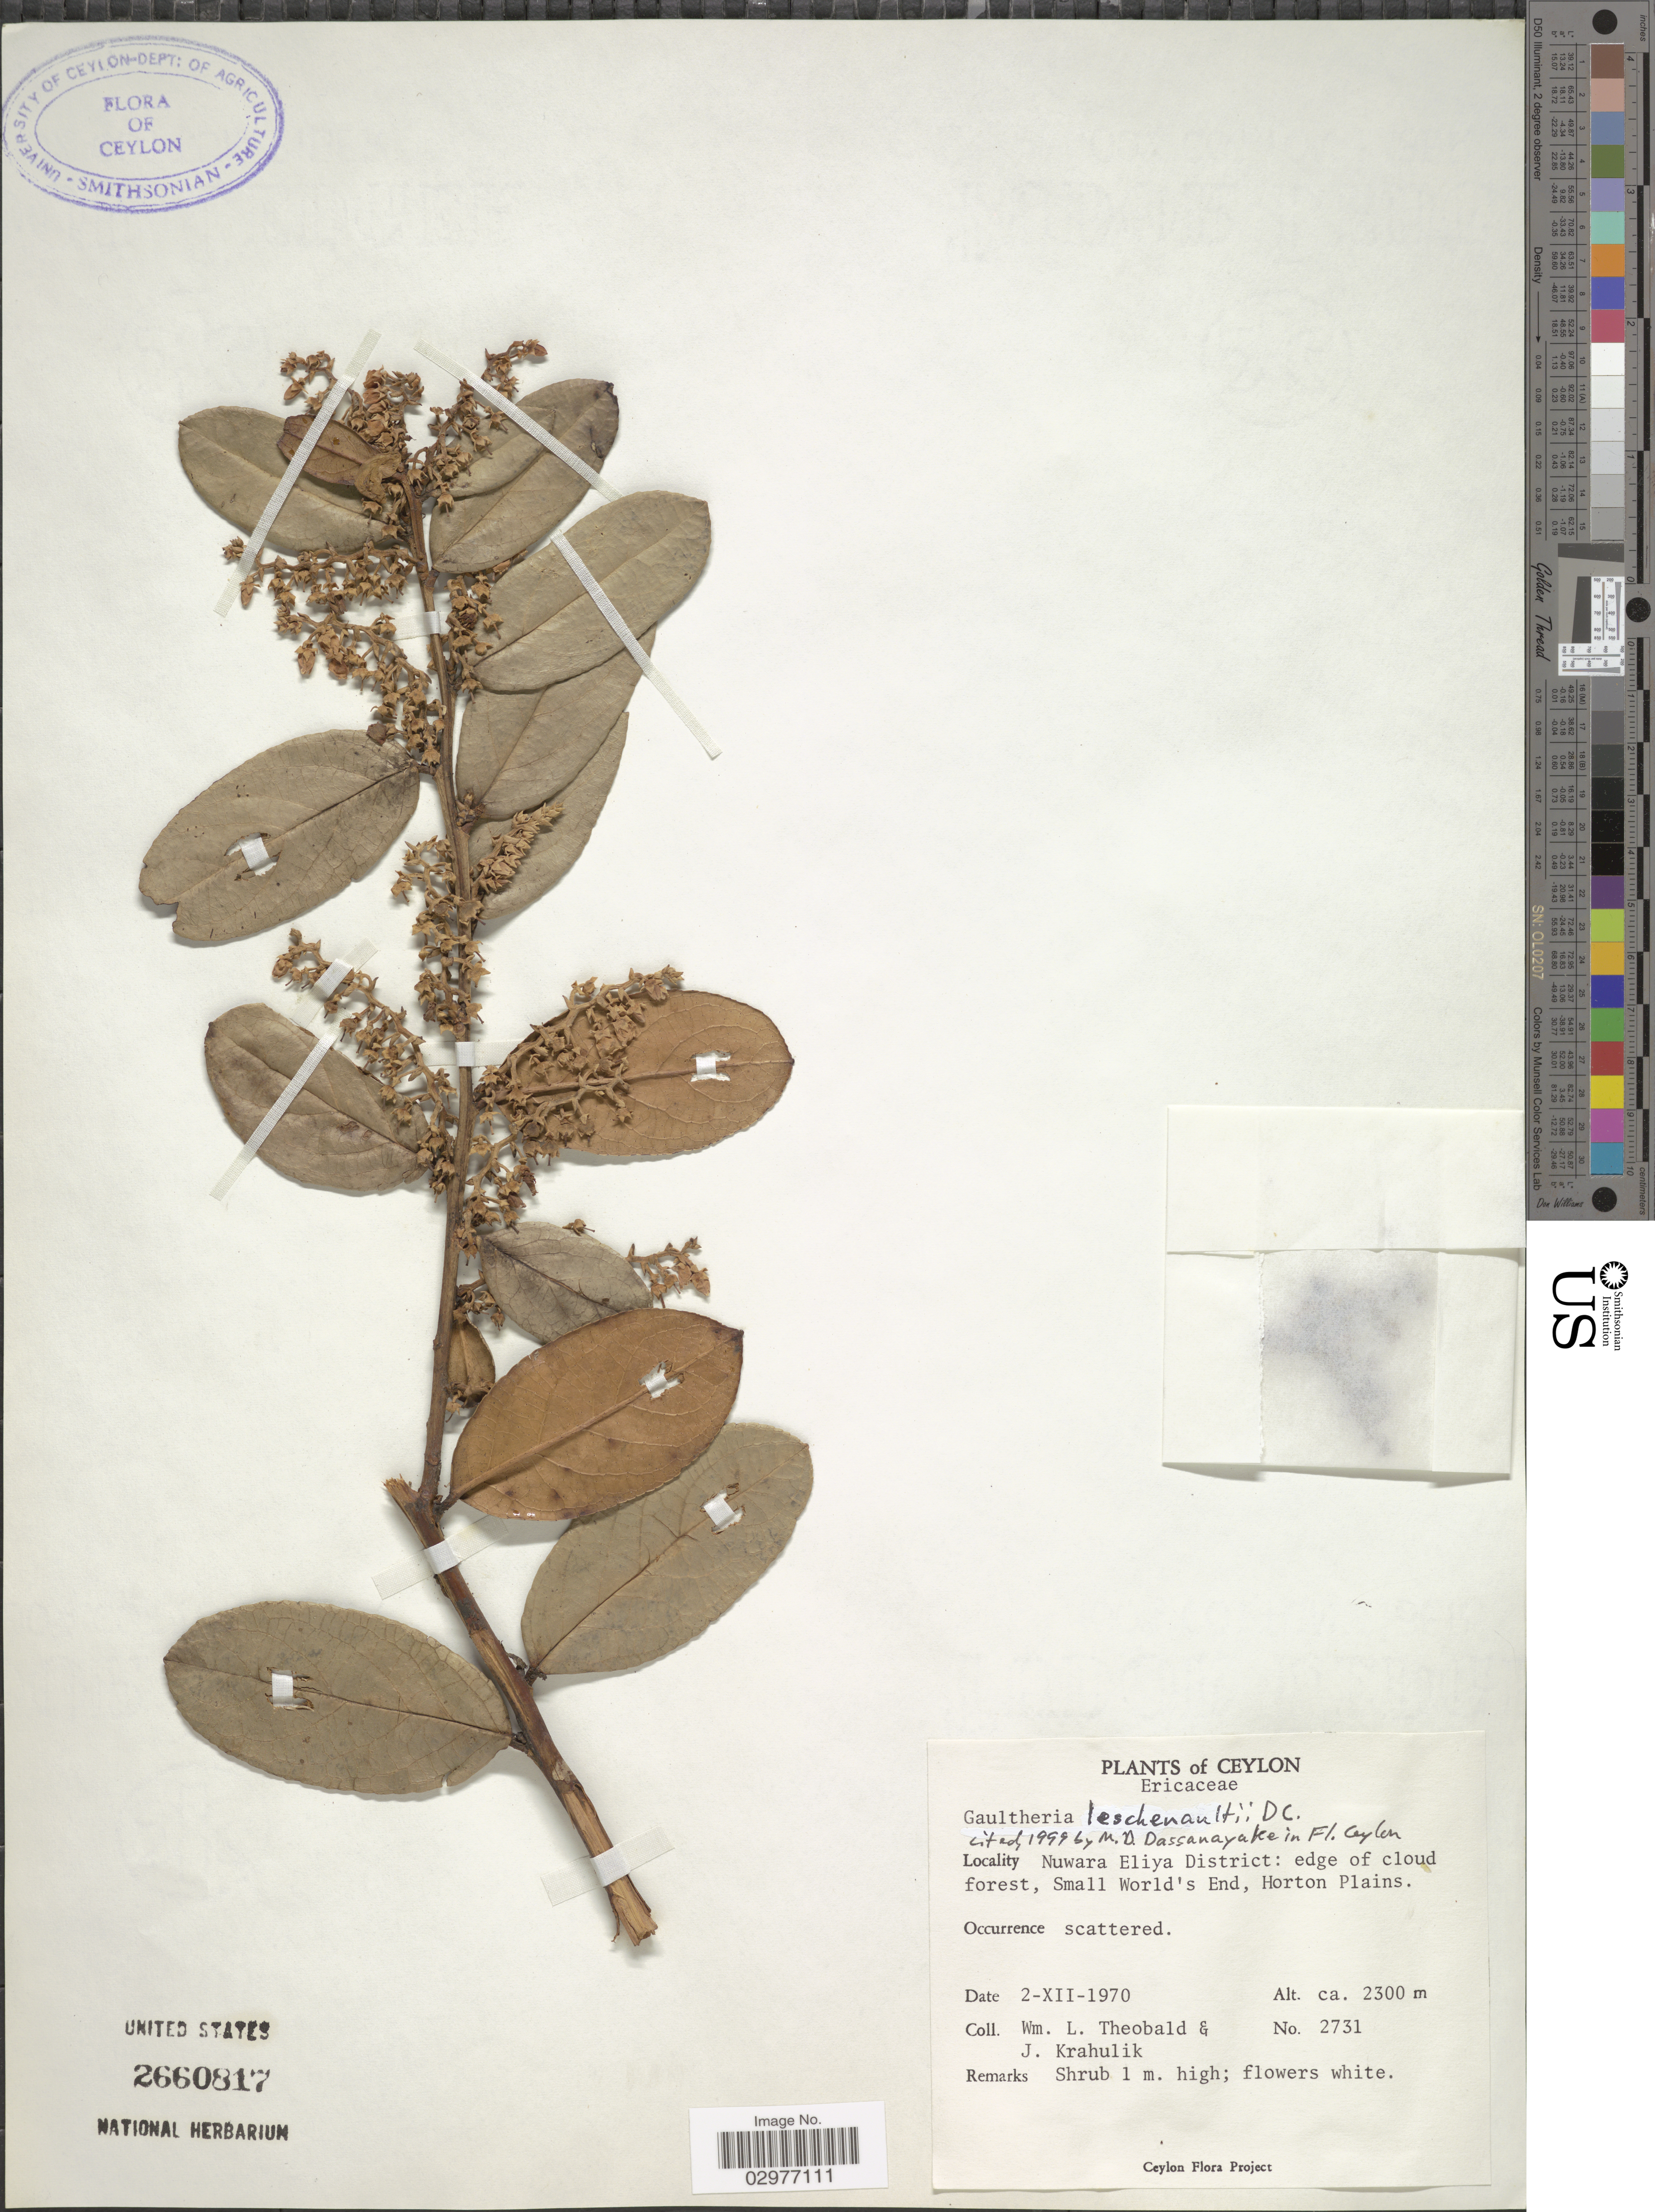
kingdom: Plantae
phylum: Tracheophyta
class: Magnoliopsida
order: Ericales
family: Ericaceae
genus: Gaultheria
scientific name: Gaultheria leschenaultii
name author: DC.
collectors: W. L. Theobald & J. Krahulik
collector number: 2731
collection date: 1970-12-02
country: Sri Lanka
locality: Ceylon. Nuwara Eliya District: edge of cloud forest, Small World's End, Horton Plains.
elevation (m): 2300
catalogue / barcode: US 2660817